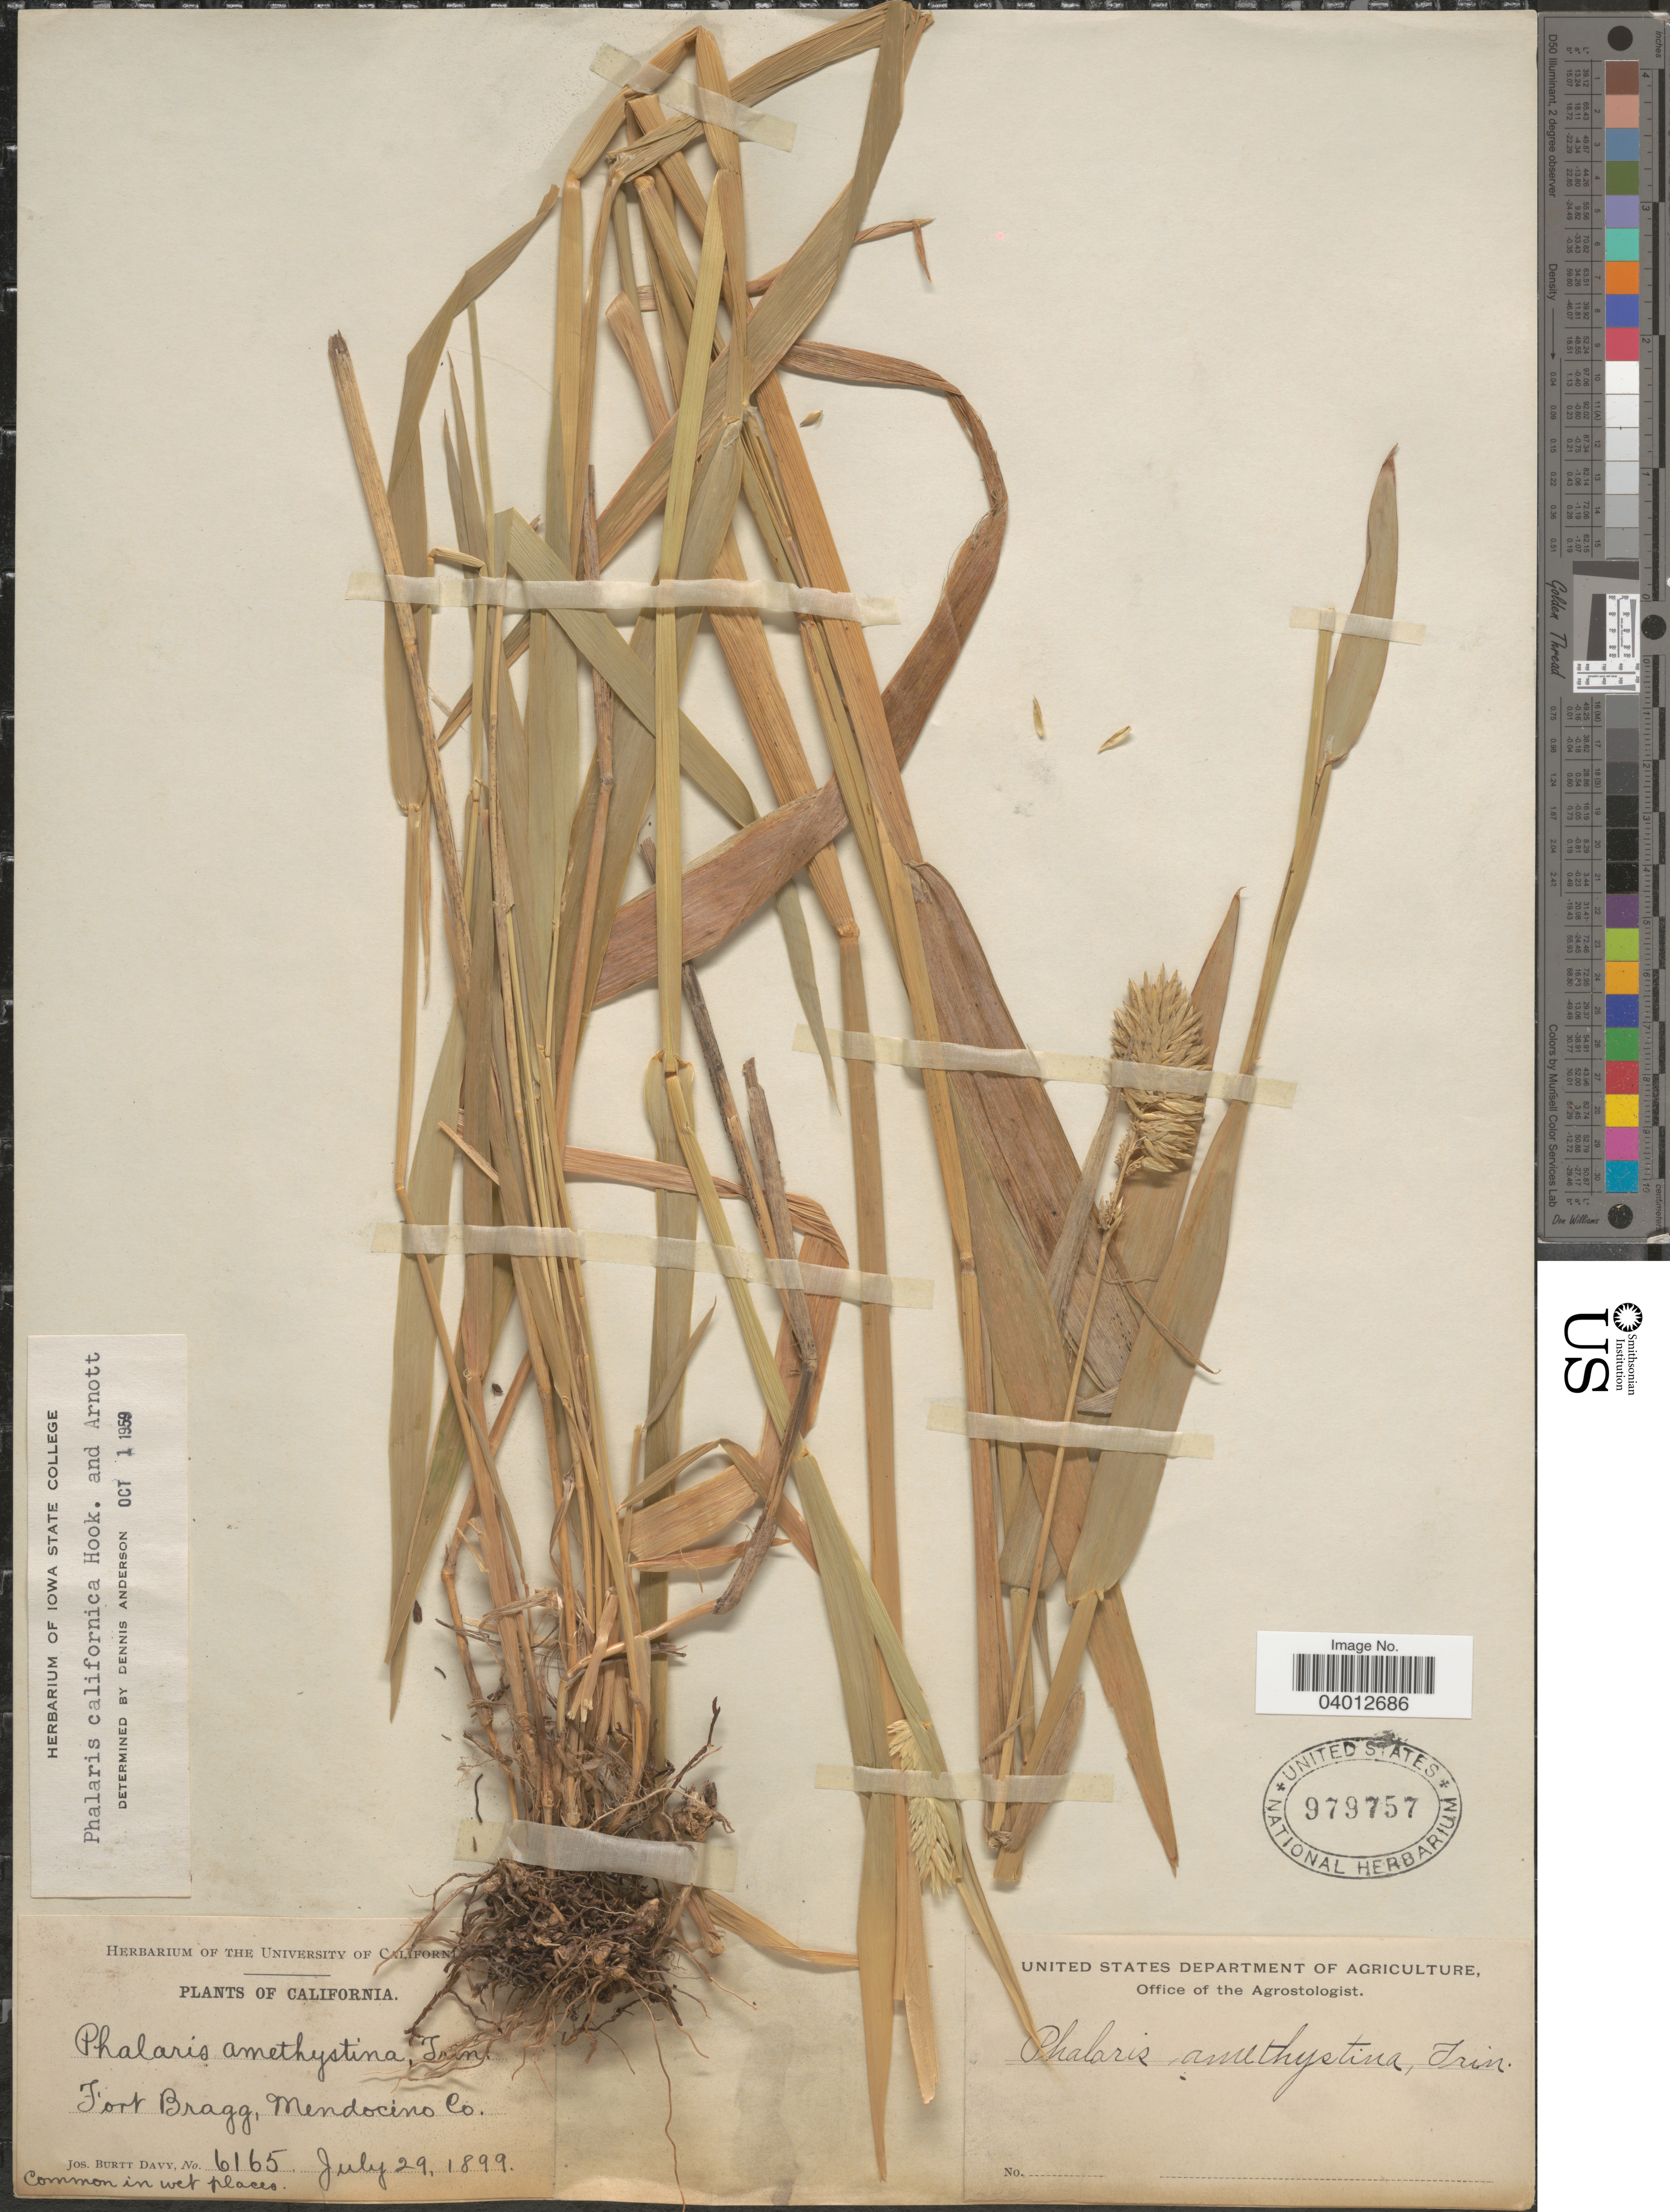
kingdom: Plantae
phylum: Tracheophyta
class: Liliopsida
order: Poales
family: Poaceae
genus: Phalaris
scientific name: Phalaris californica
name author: Hook. & Arn.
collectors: J. Burtt Davy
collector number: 6165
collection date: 1899-07-29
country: United States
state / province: California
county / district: Mendocino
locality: Fort Bragg, Mendocino Co.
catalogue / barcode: US 979757